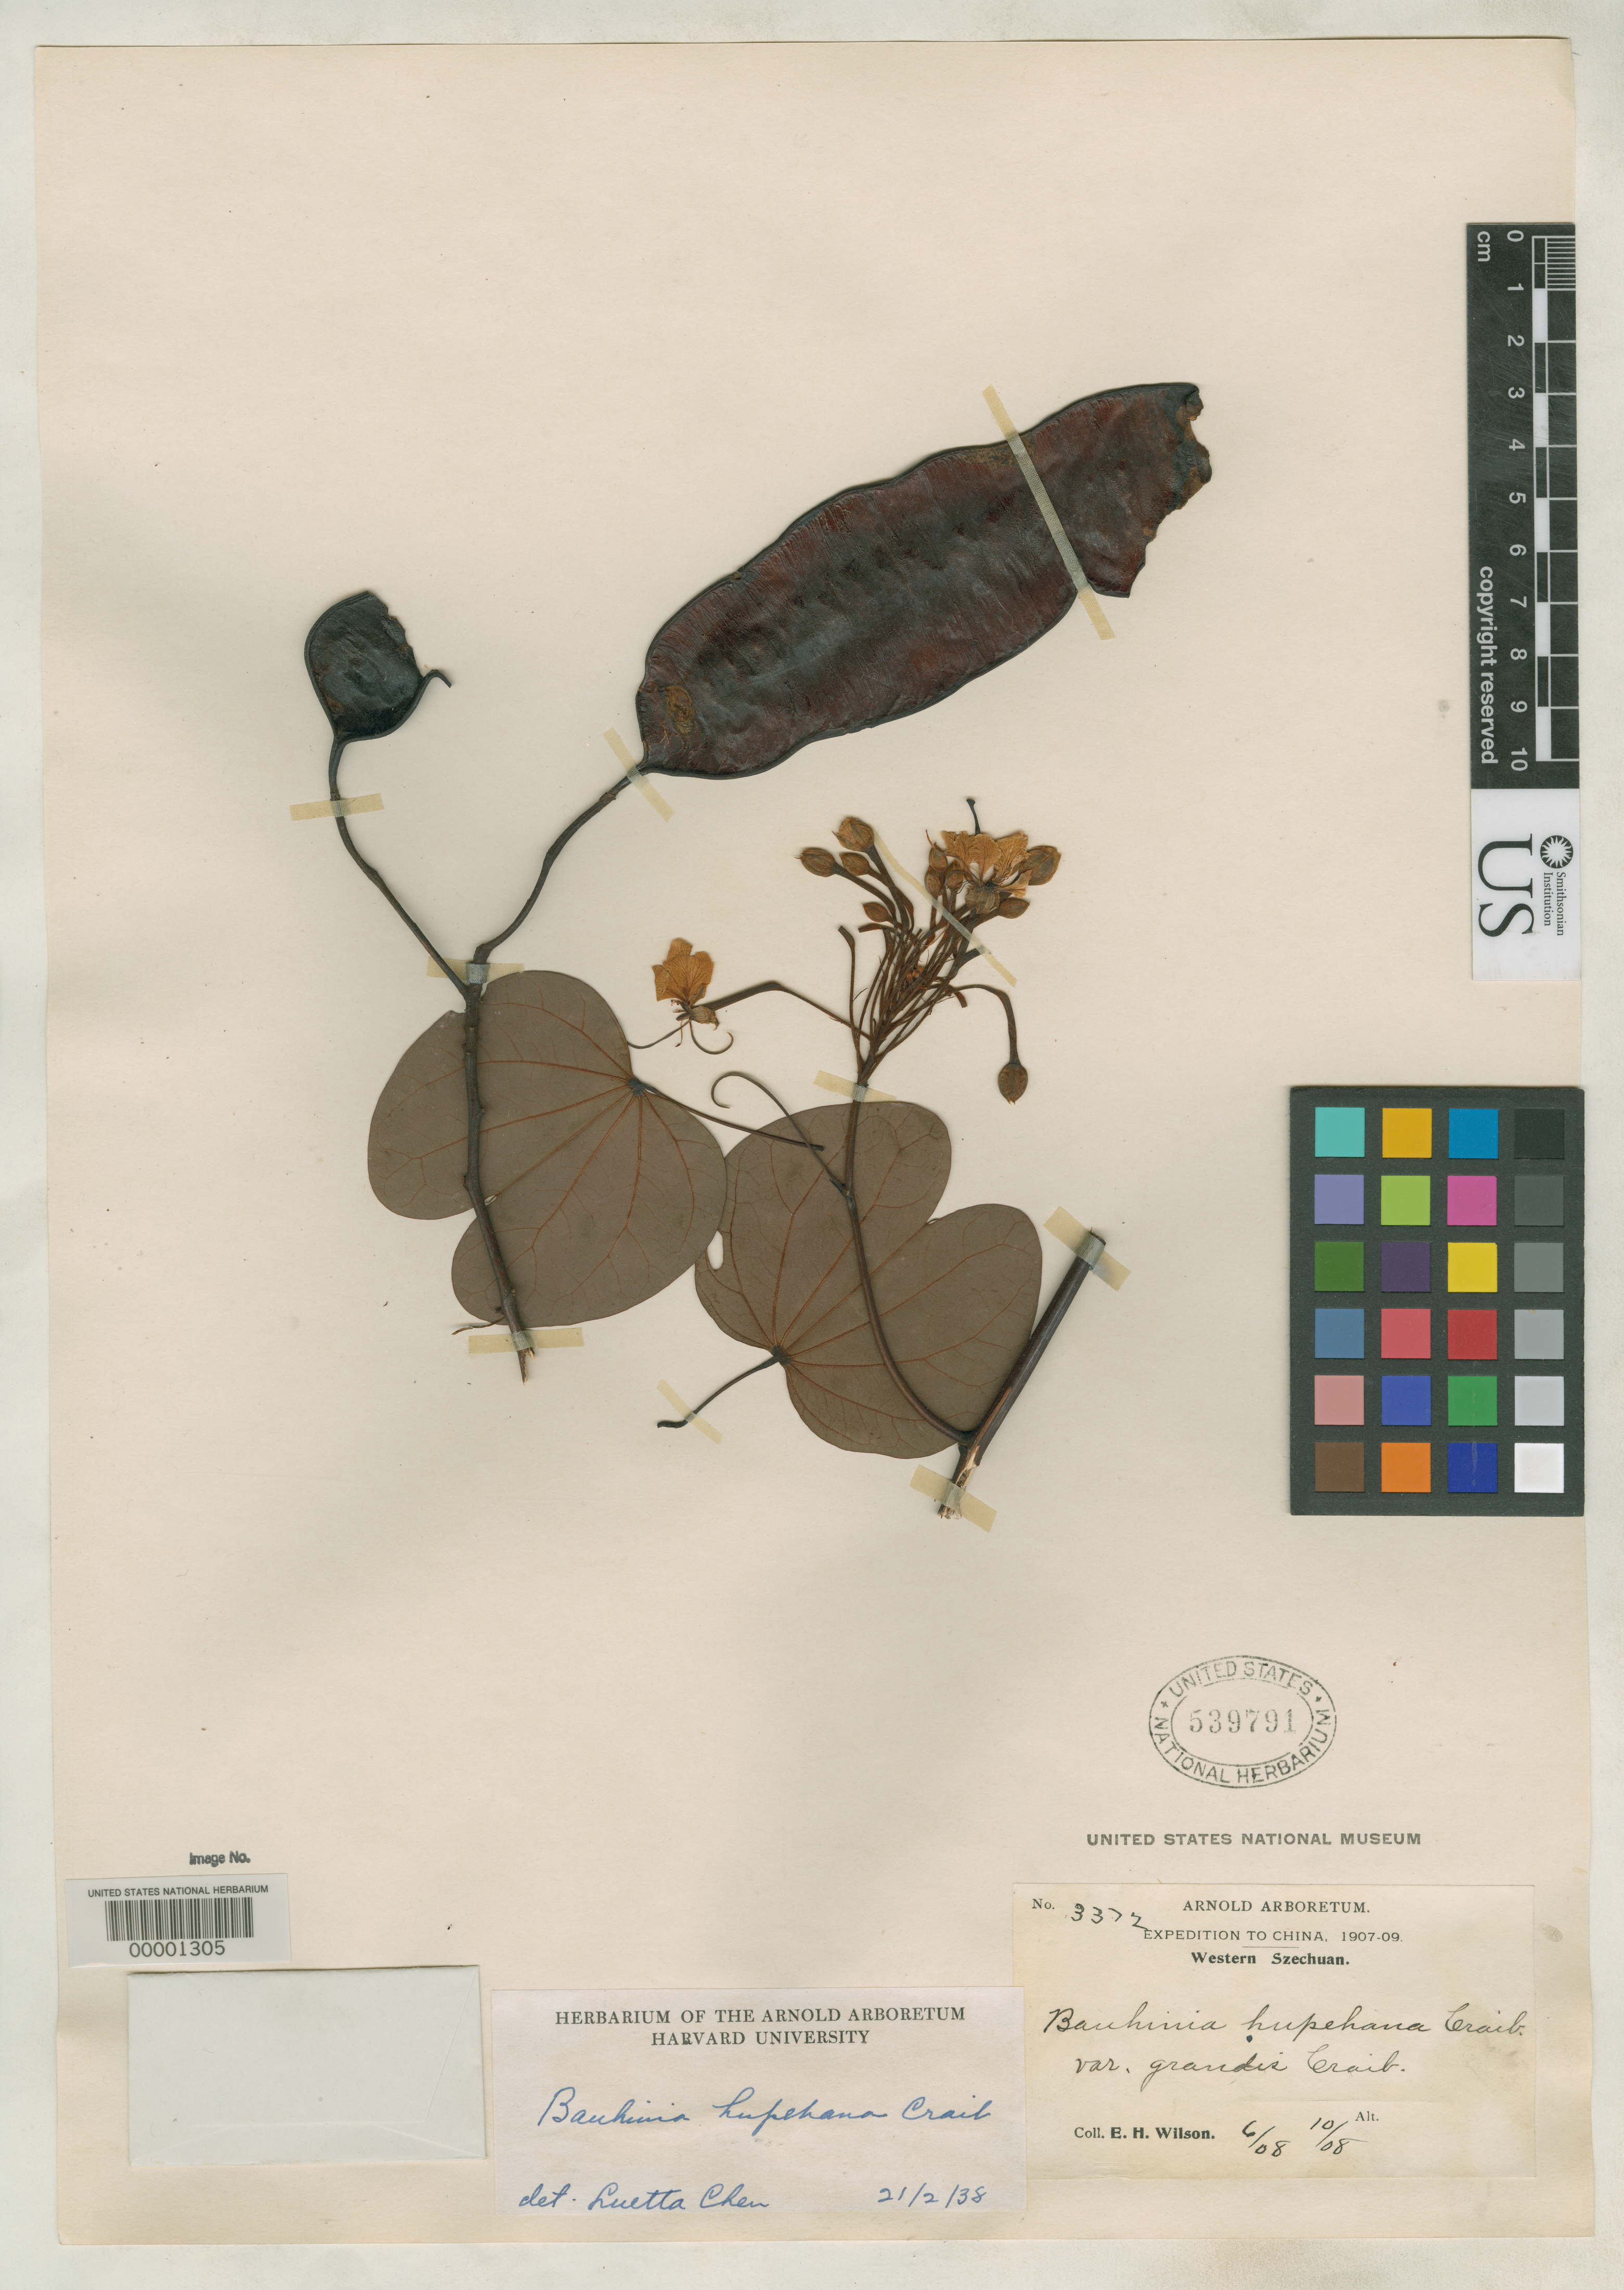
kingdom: Plantae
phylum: Tracheophyta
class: Magnoliopsida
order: Fabales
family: Fabaceae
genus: Bauhinia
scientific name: Bauhinia hupehana var. grandis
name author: Craib in Sarg.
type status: Isotype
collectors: E. H. Wilson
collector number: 3372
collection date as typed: Jun 1908 to -- Oct 1908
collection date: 1908-06/1908-10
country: China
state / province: Sichuan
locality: Tung Valley, Mount Wa.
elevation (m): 152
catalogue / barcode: US 539791